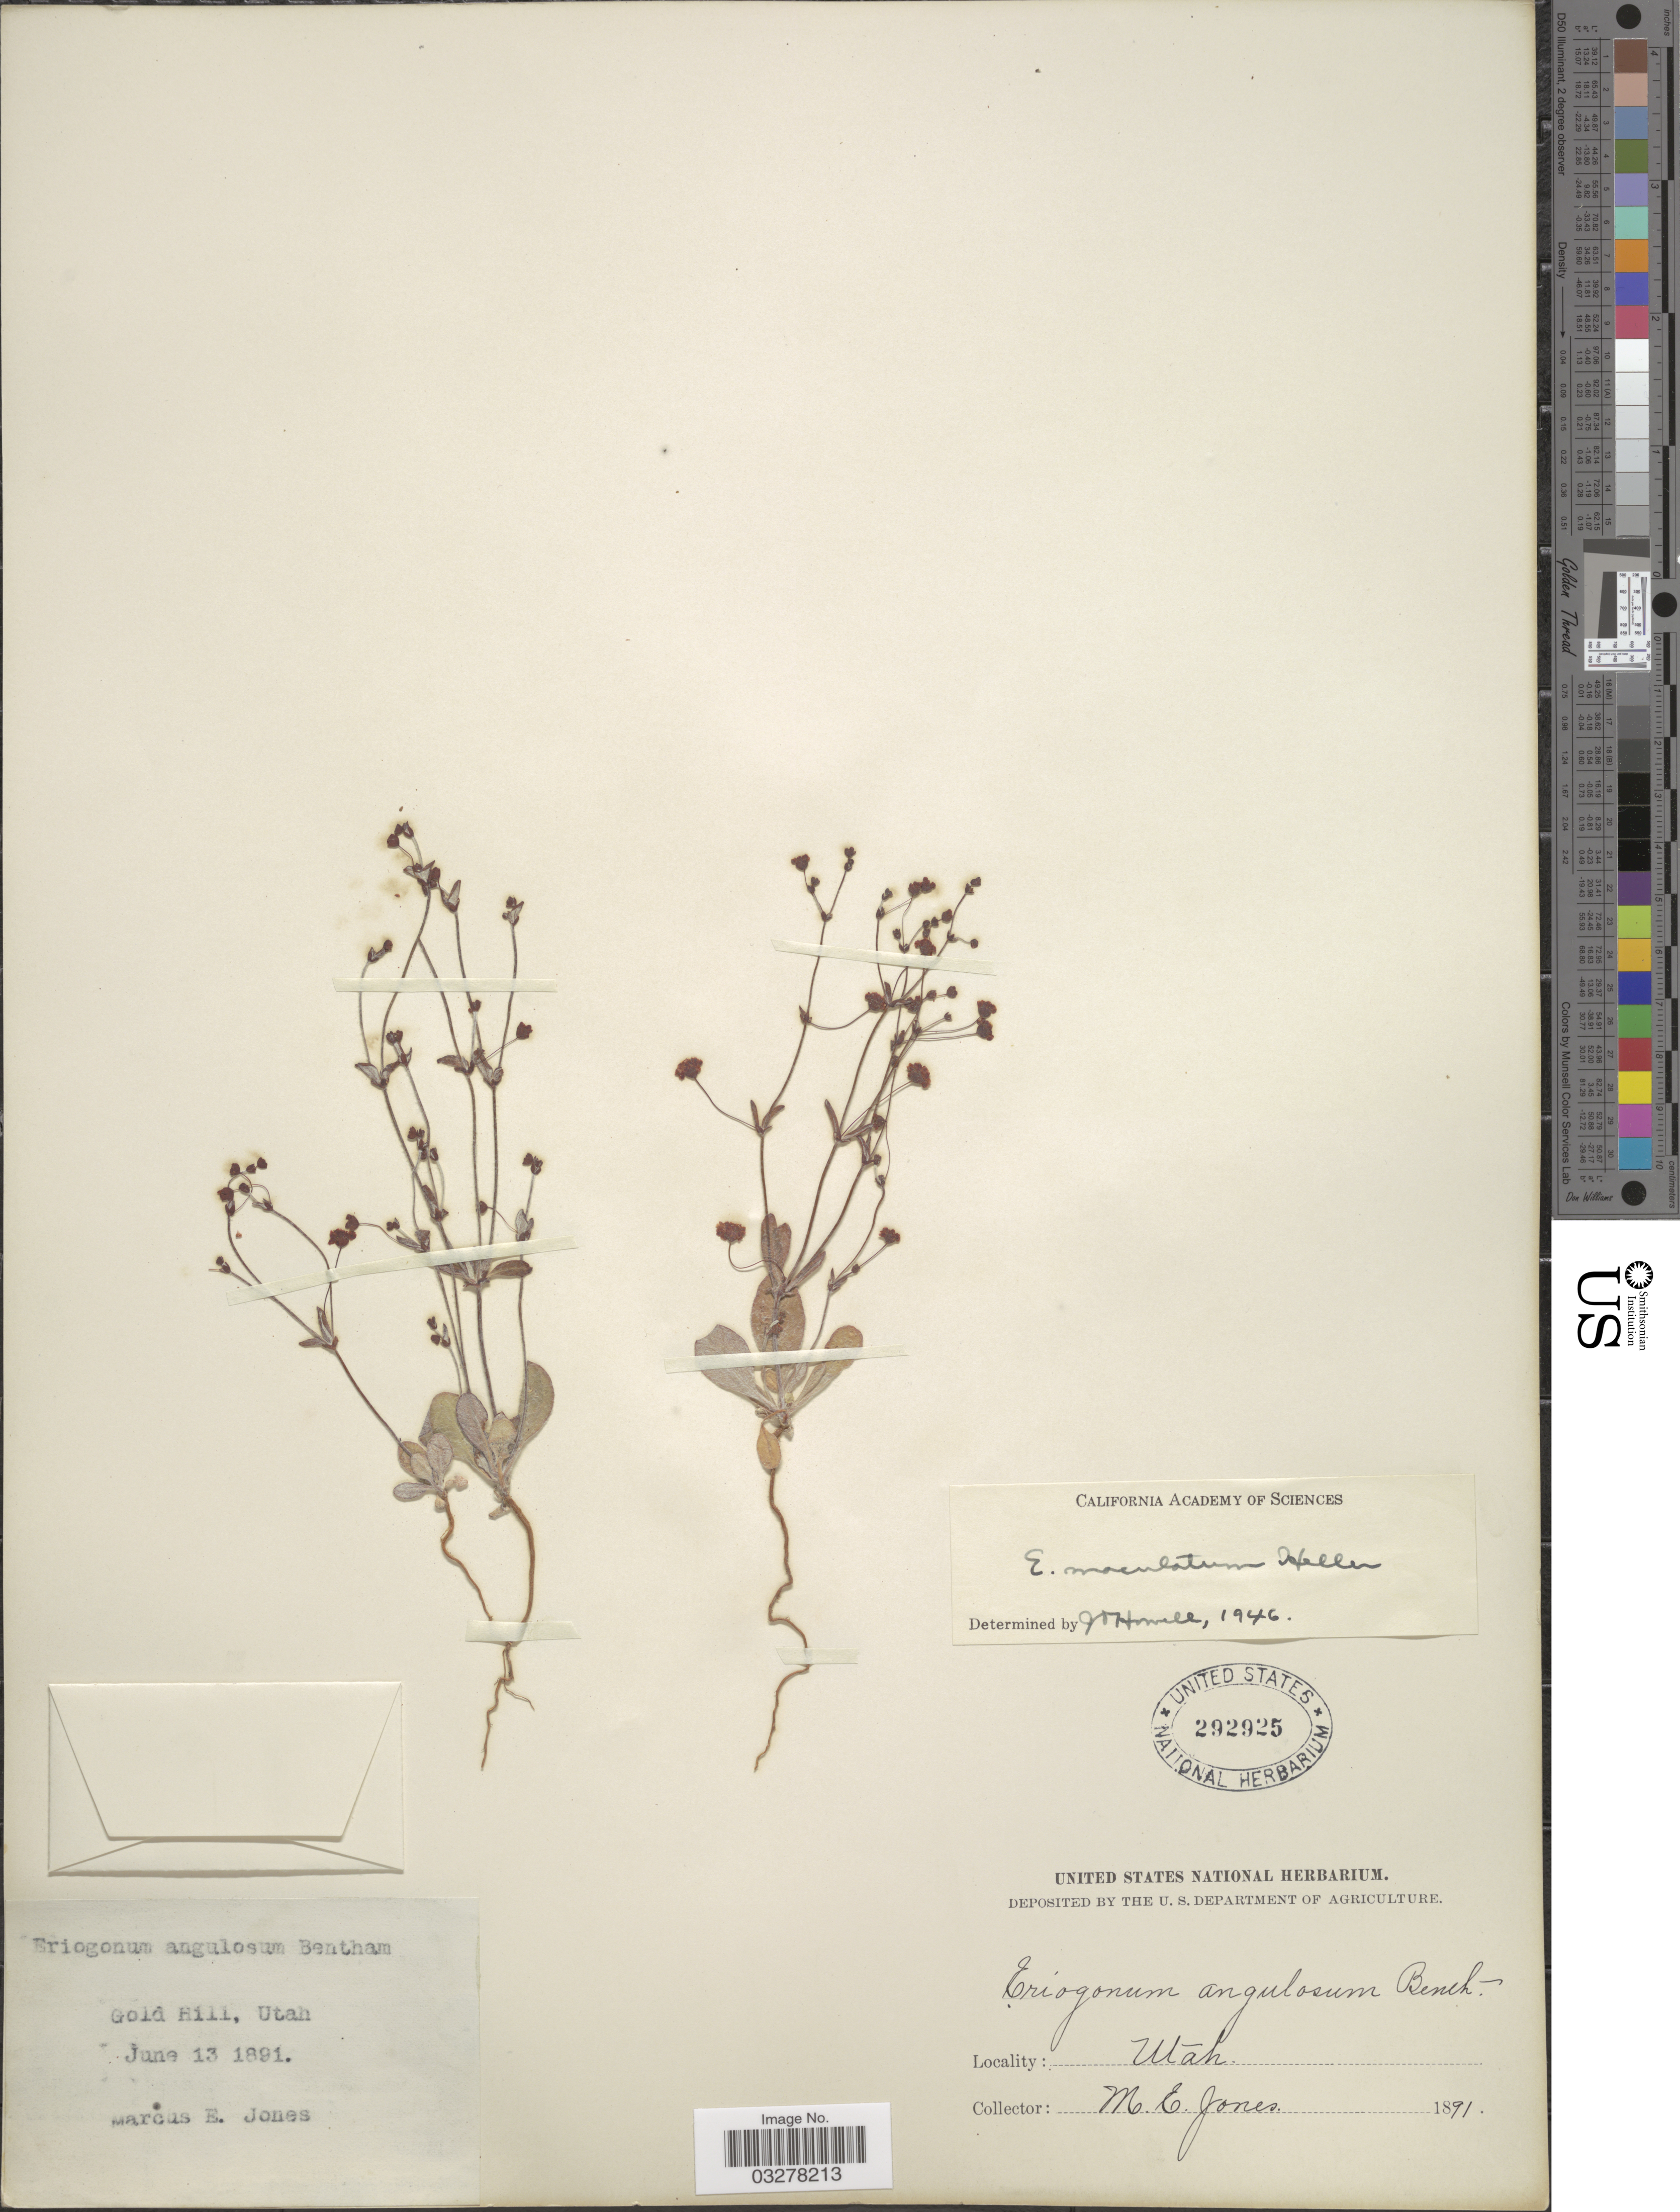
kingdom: Plantae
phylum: Tracheophyta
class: Magnoliopsida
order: Caryophyllales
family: Polygonaceae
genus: Eriogonum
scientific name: Eriogonum maculatum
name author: A. Heller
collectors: M. E. Jones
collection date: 1891-06-13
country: United States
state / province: Utah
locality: Gold Hill.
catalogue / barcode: US 292925